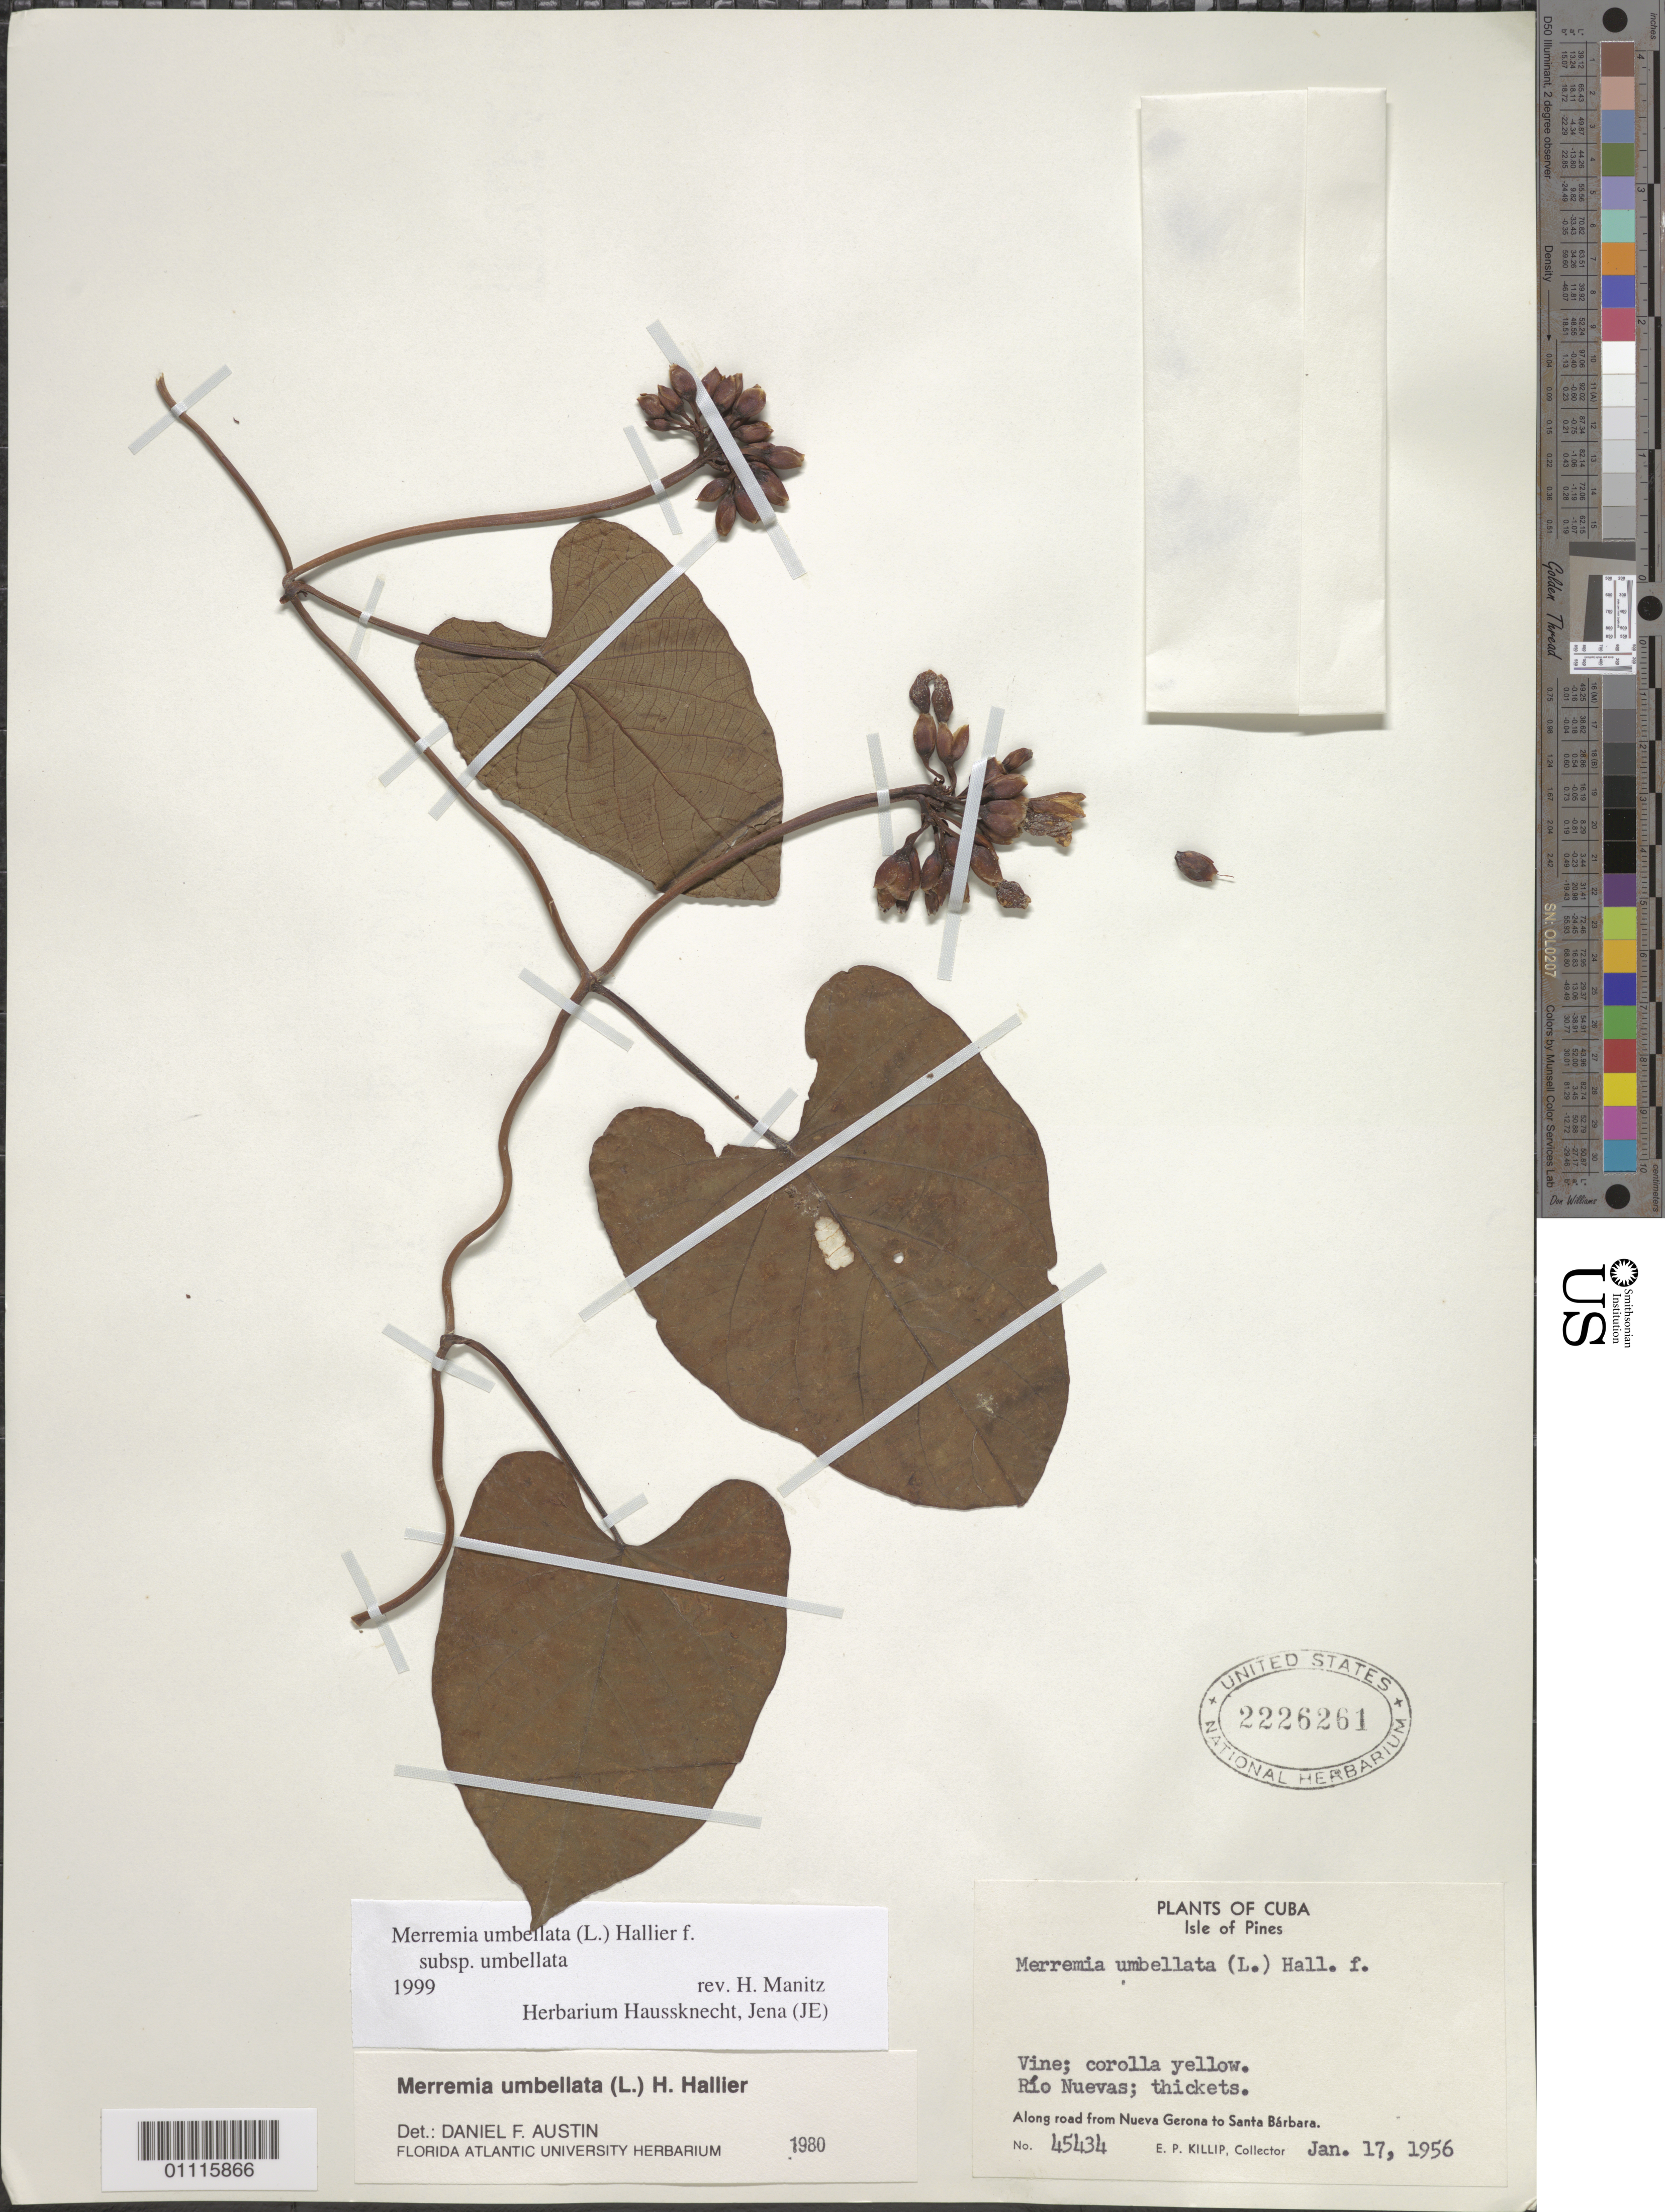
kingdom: Plantae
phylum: Tracheophyta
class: Magnoliopsida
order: Solanales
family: Convolvulaceae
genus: Camonea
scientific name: Camonea umbellata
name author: (L.) A. R. Simões & Staples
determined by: Strong, Mark T., (BOT), Smithsonian Institution - National Museum of Natural History (UNITED STATES)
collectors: E. P. Killip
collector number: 45434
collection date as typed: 17 Jan 1956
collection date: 1956-01-17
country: Cuba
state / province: Isla de La Juventud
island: Isla de la Juventud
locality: Isle of Pines, Along road from Nueva Gerona to Santa Barbara Rio Nuevas; thickets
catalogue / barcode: US 2226261